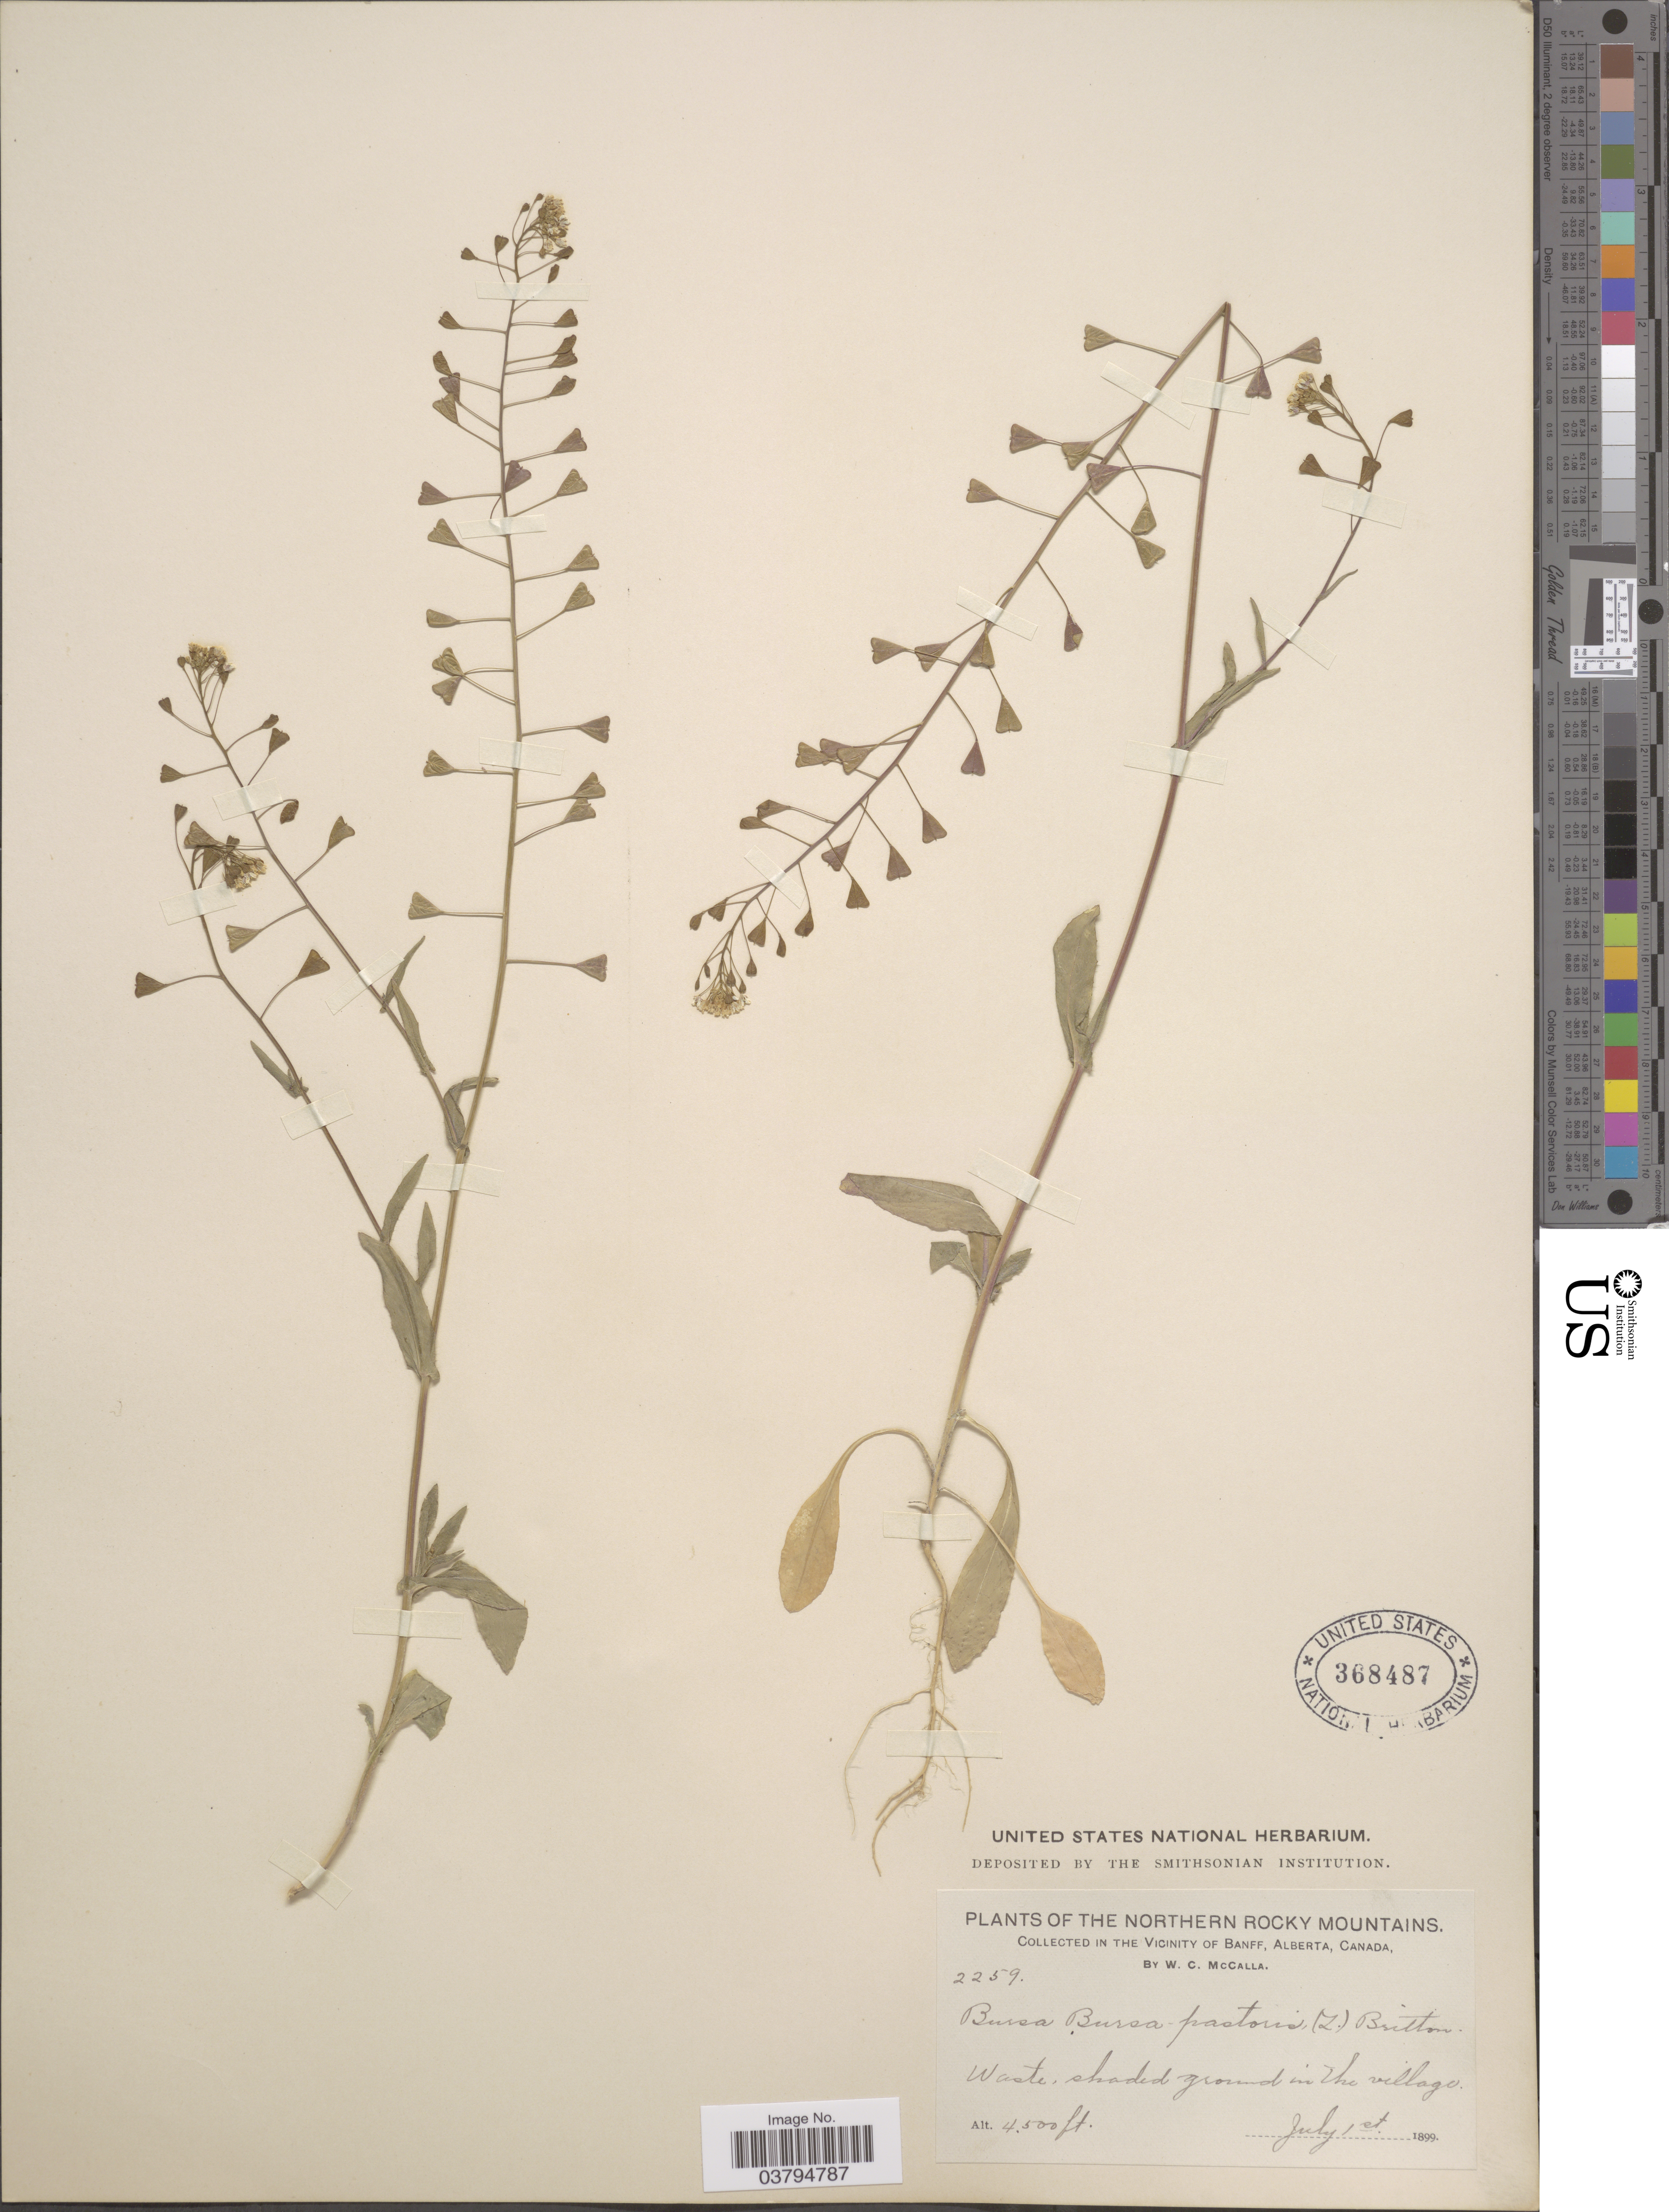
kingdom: Plantae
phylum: Tracheophyta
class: Magnoliopsida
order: Brassicales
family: Brassicaceae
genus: Capsella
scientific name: Capsella bursa-pastoris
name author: (L.) Medik.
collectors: W. McCalla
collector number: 2259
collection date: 1899-07-01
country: Canada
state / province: Alberta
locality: The Northern Rocky Mountains. Vicinity of Banff.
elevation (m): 1372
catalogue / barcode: US 368487